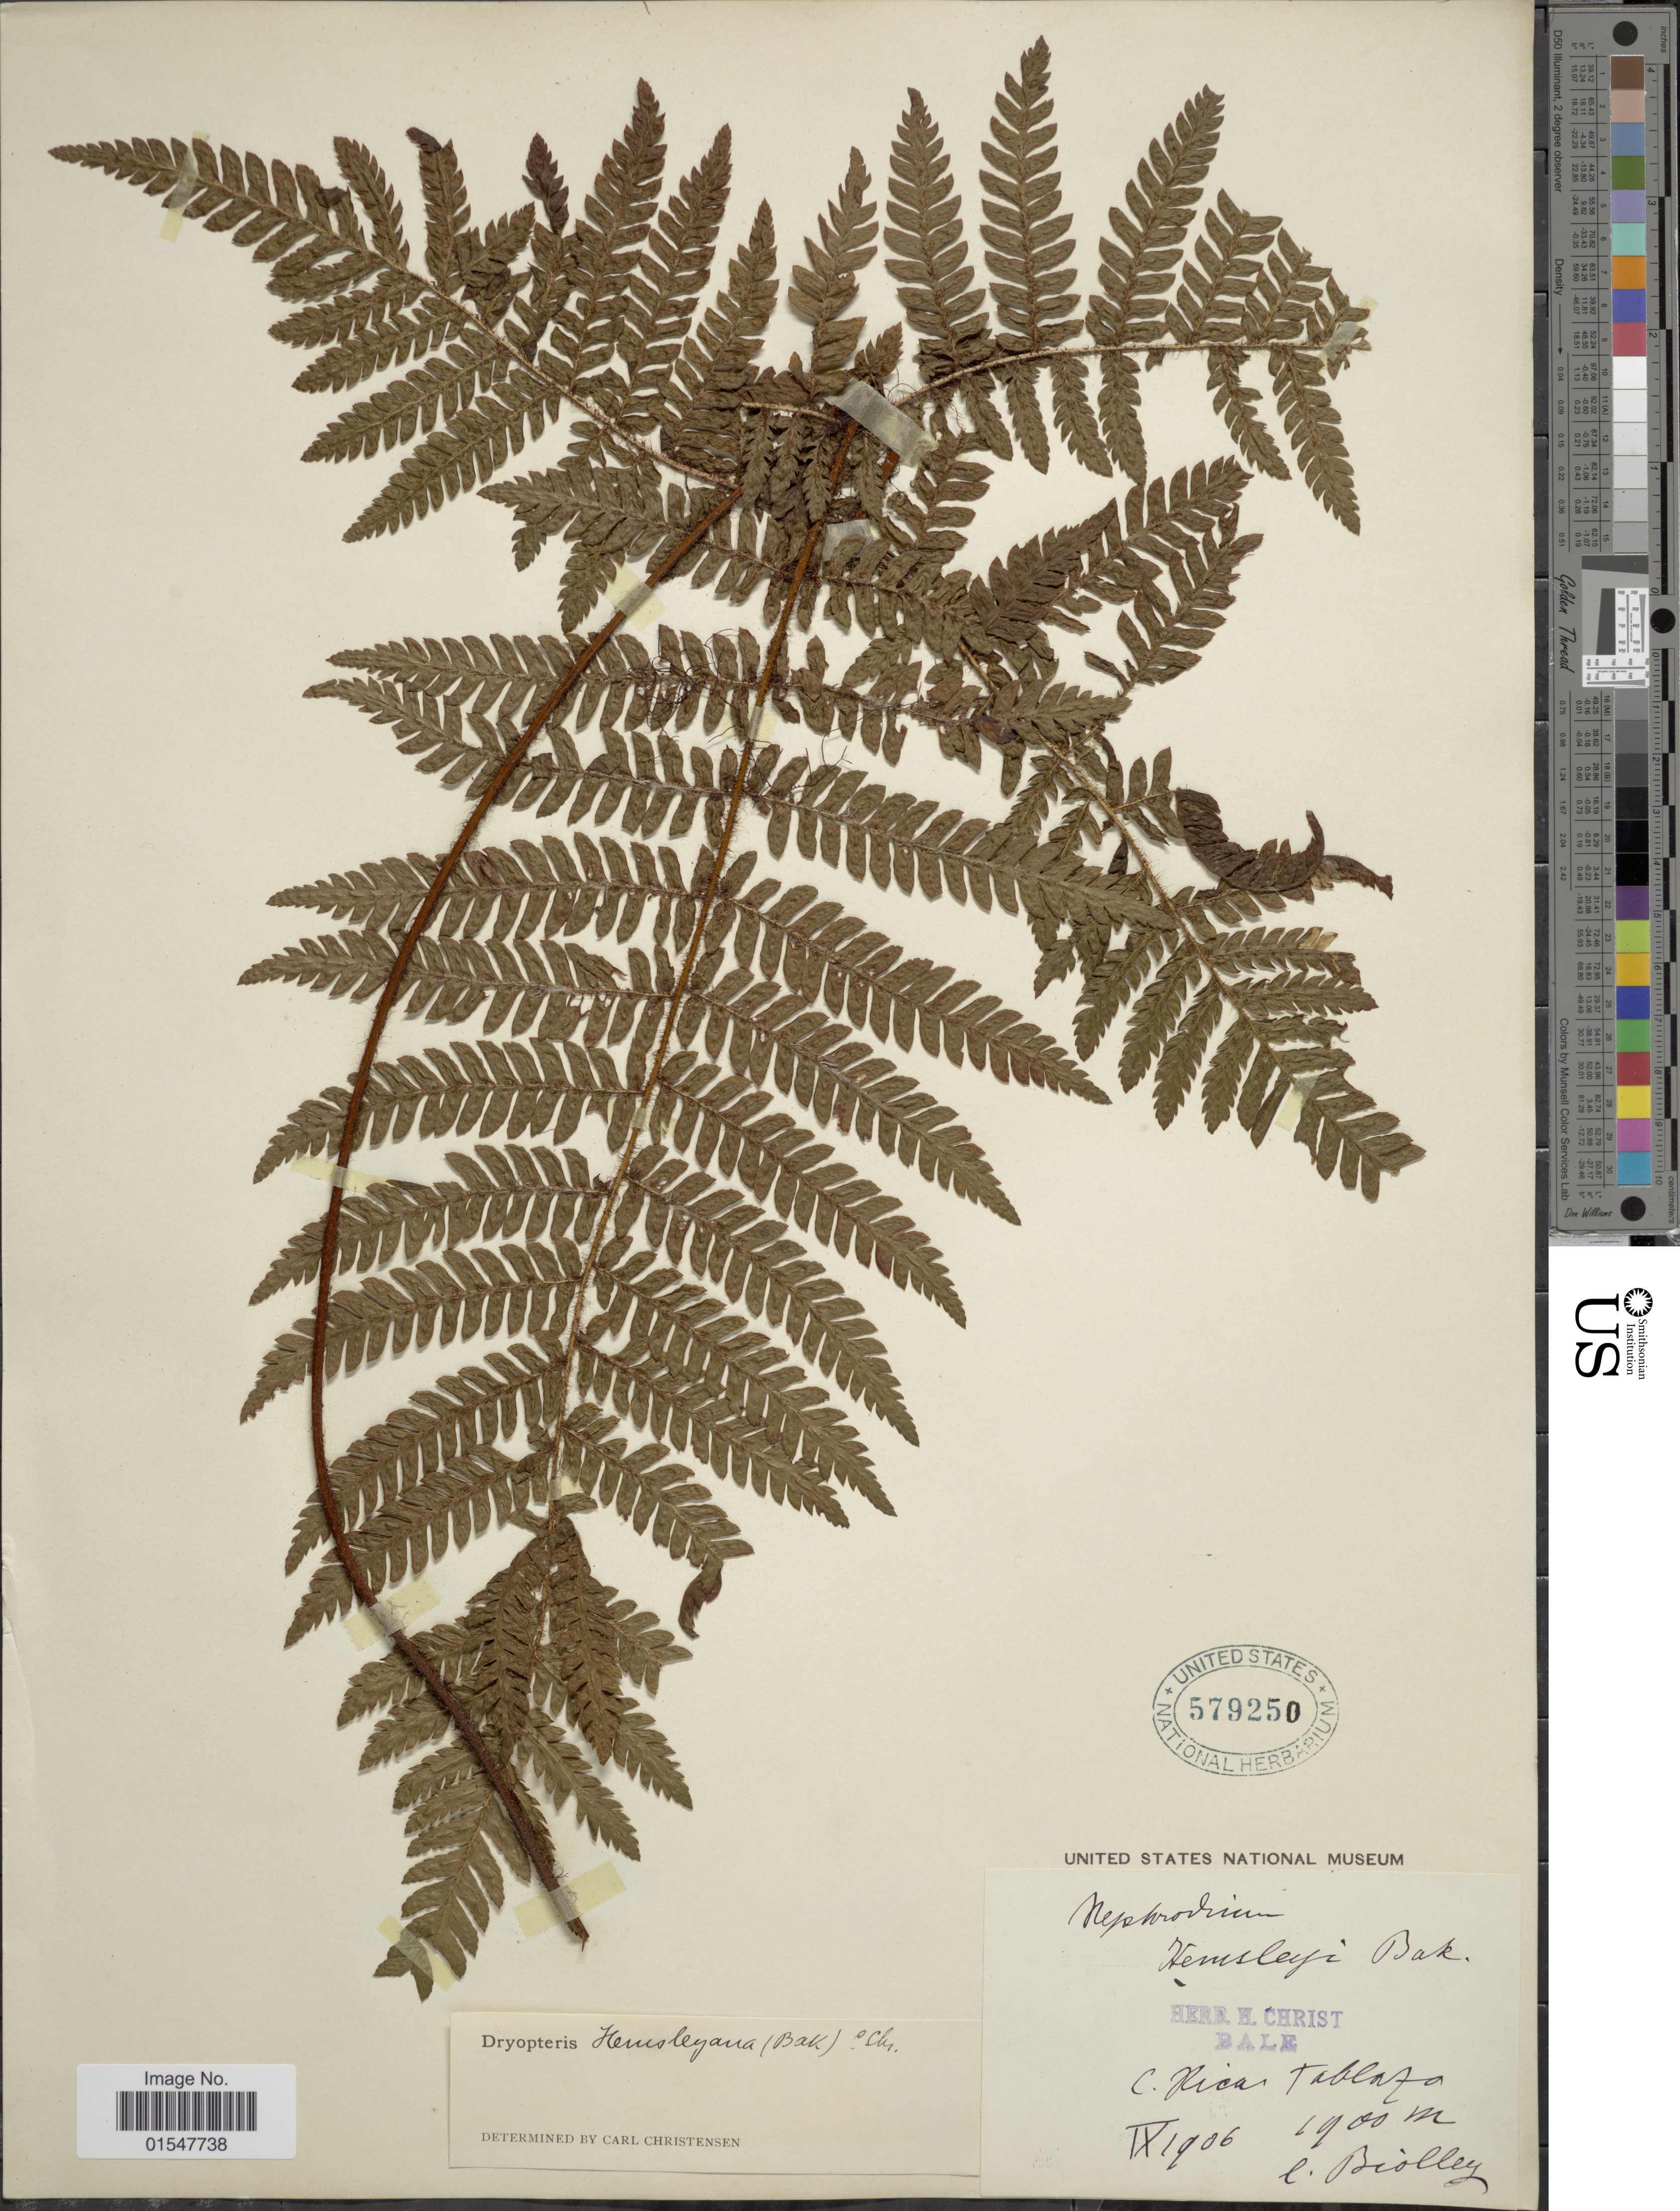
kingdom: Plantae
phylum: Tracheophyta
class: Polypodiopsida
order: Polypodiales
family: Dryopteridaceae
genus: Ctenitis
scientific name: Ctenitis hemsleyana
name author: (Baker ex Hemsl.) Copel.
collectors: P. Biolley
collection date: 1906-09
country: Costa Rica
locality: Tablazo, C. Rica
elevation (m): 1900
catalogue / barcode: US 579250